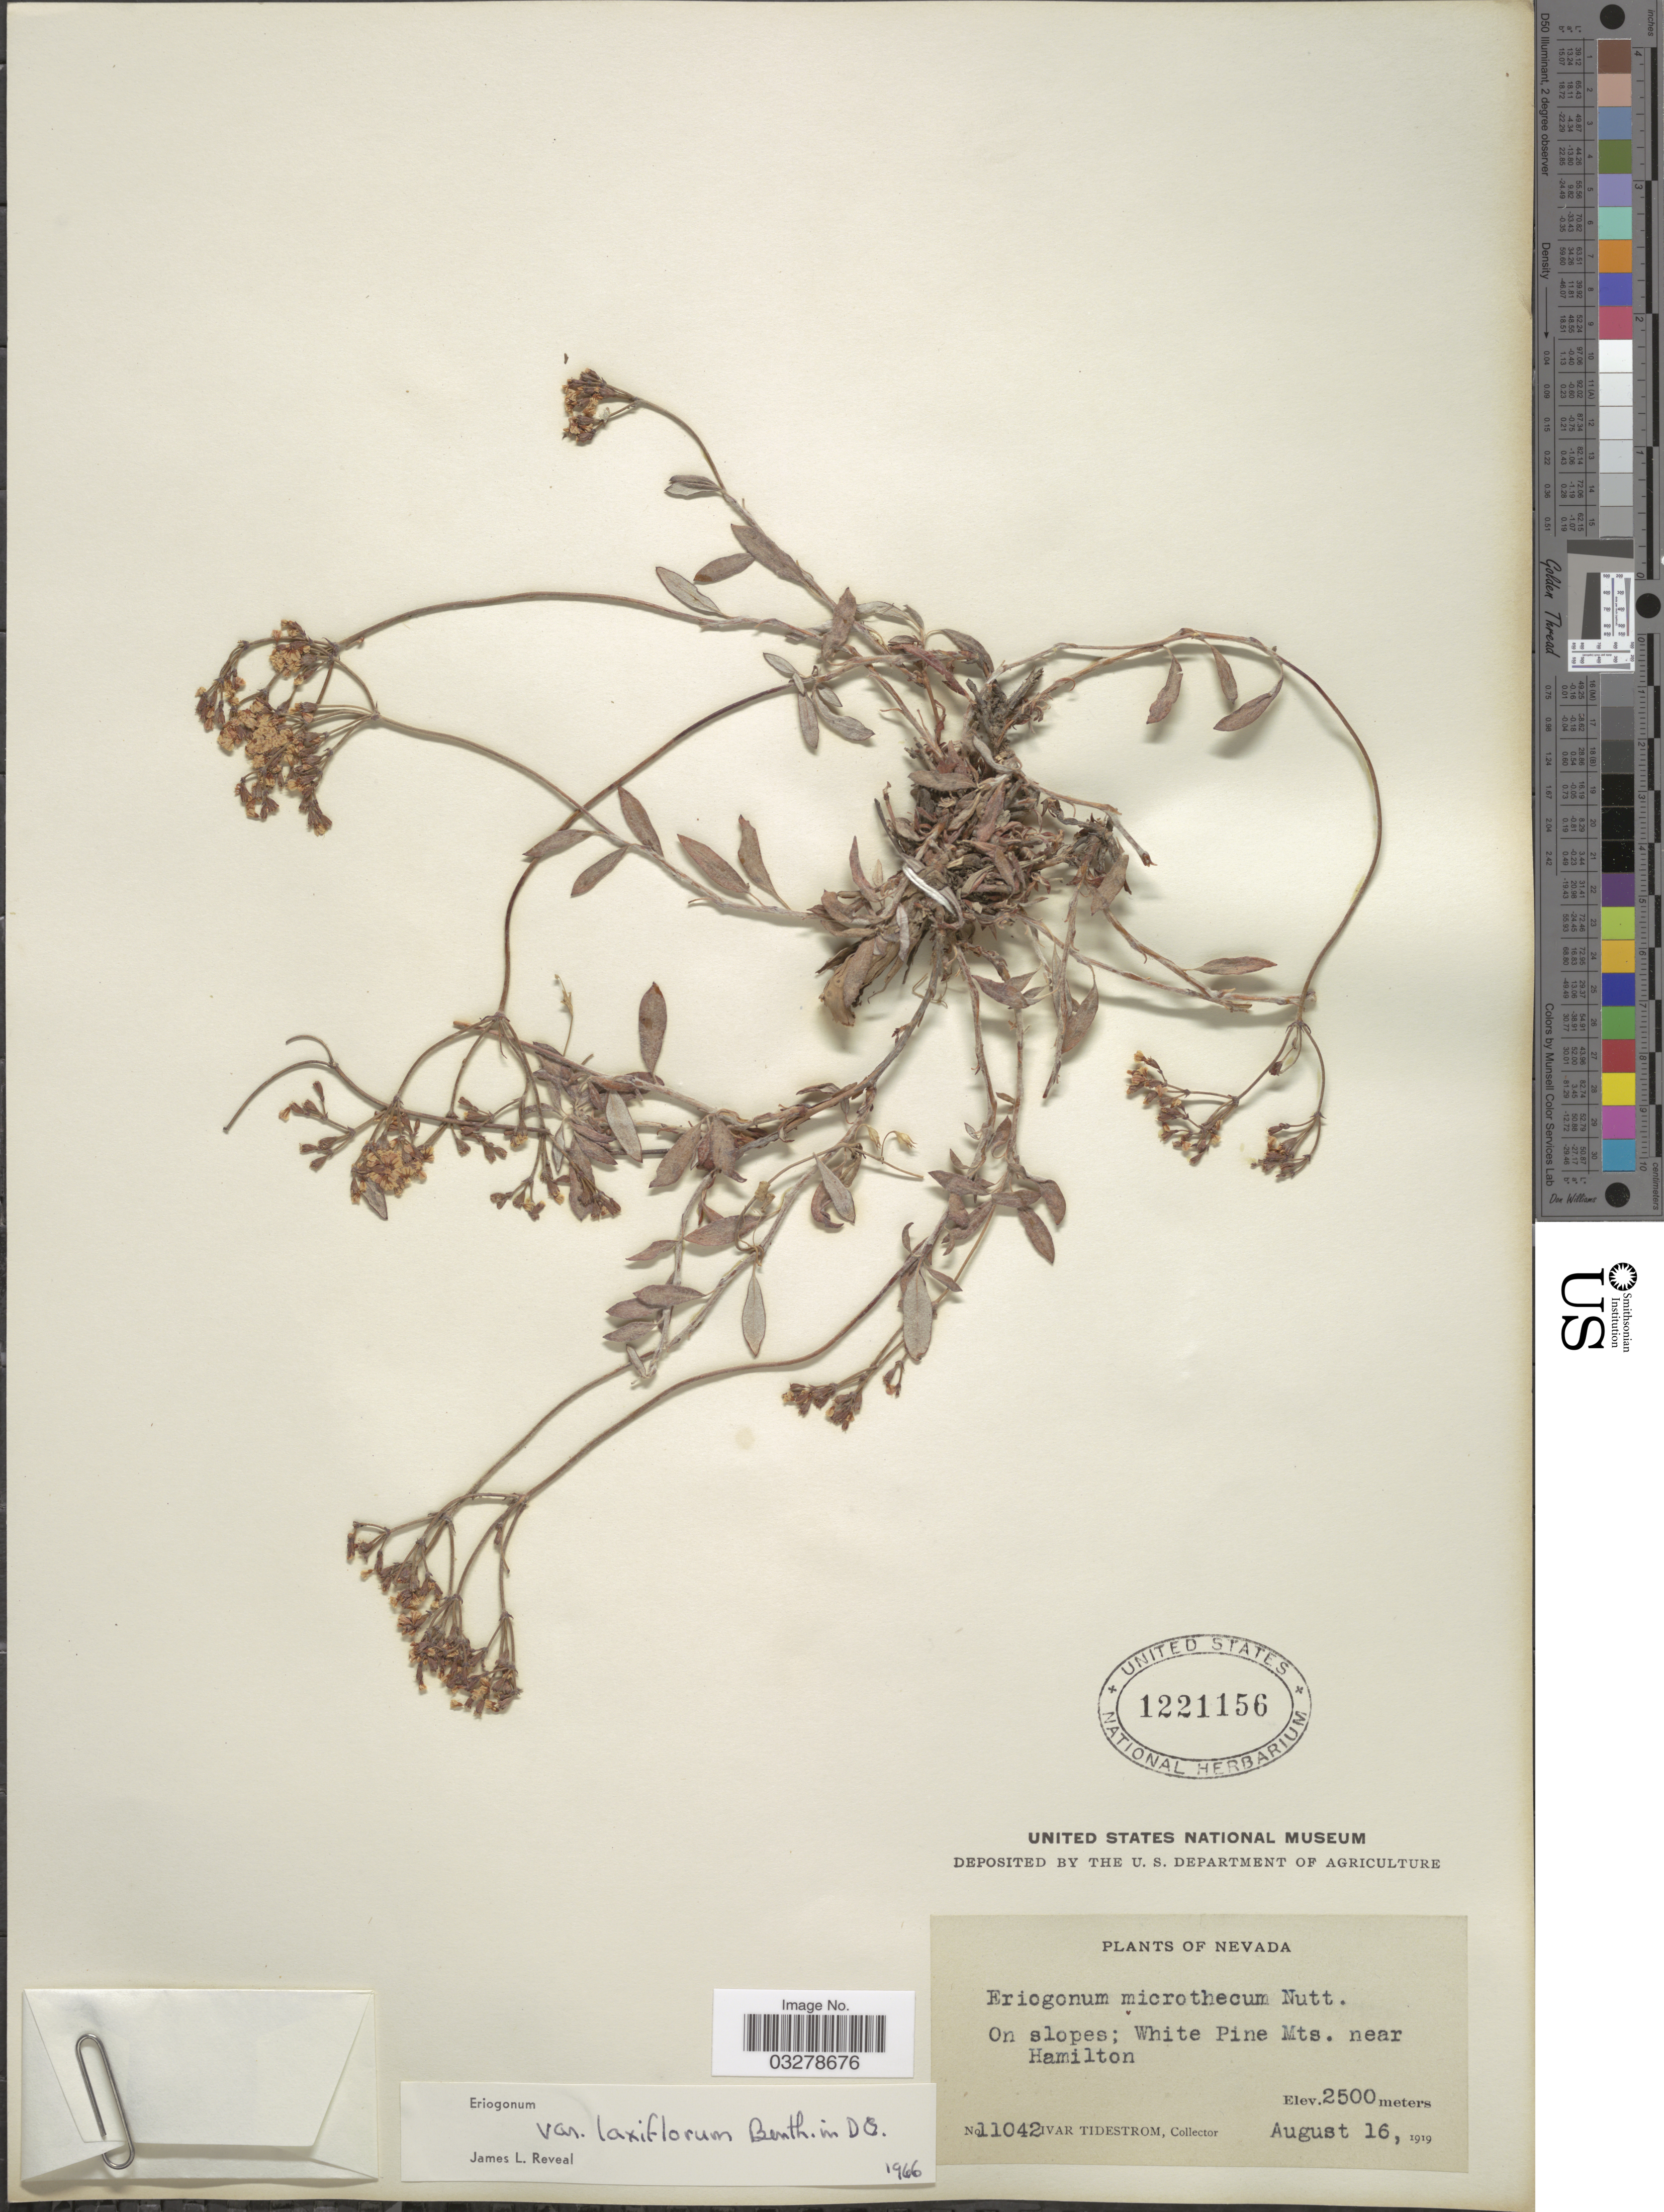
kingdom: Plantae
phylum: Tracheophyta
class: Magnoliopsida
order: Caryophyllales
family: Polygonaceae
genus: Eriogonum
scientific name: Eriogonum microtheca var. laxiflorum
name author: Hook.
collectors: I. F. Tidestrom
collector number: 11042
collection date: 1919-08-16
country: United States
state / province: Nevada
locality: On slopes; White Pine Mts. near Hamilton.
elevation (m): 2500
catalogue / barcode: US 1221156